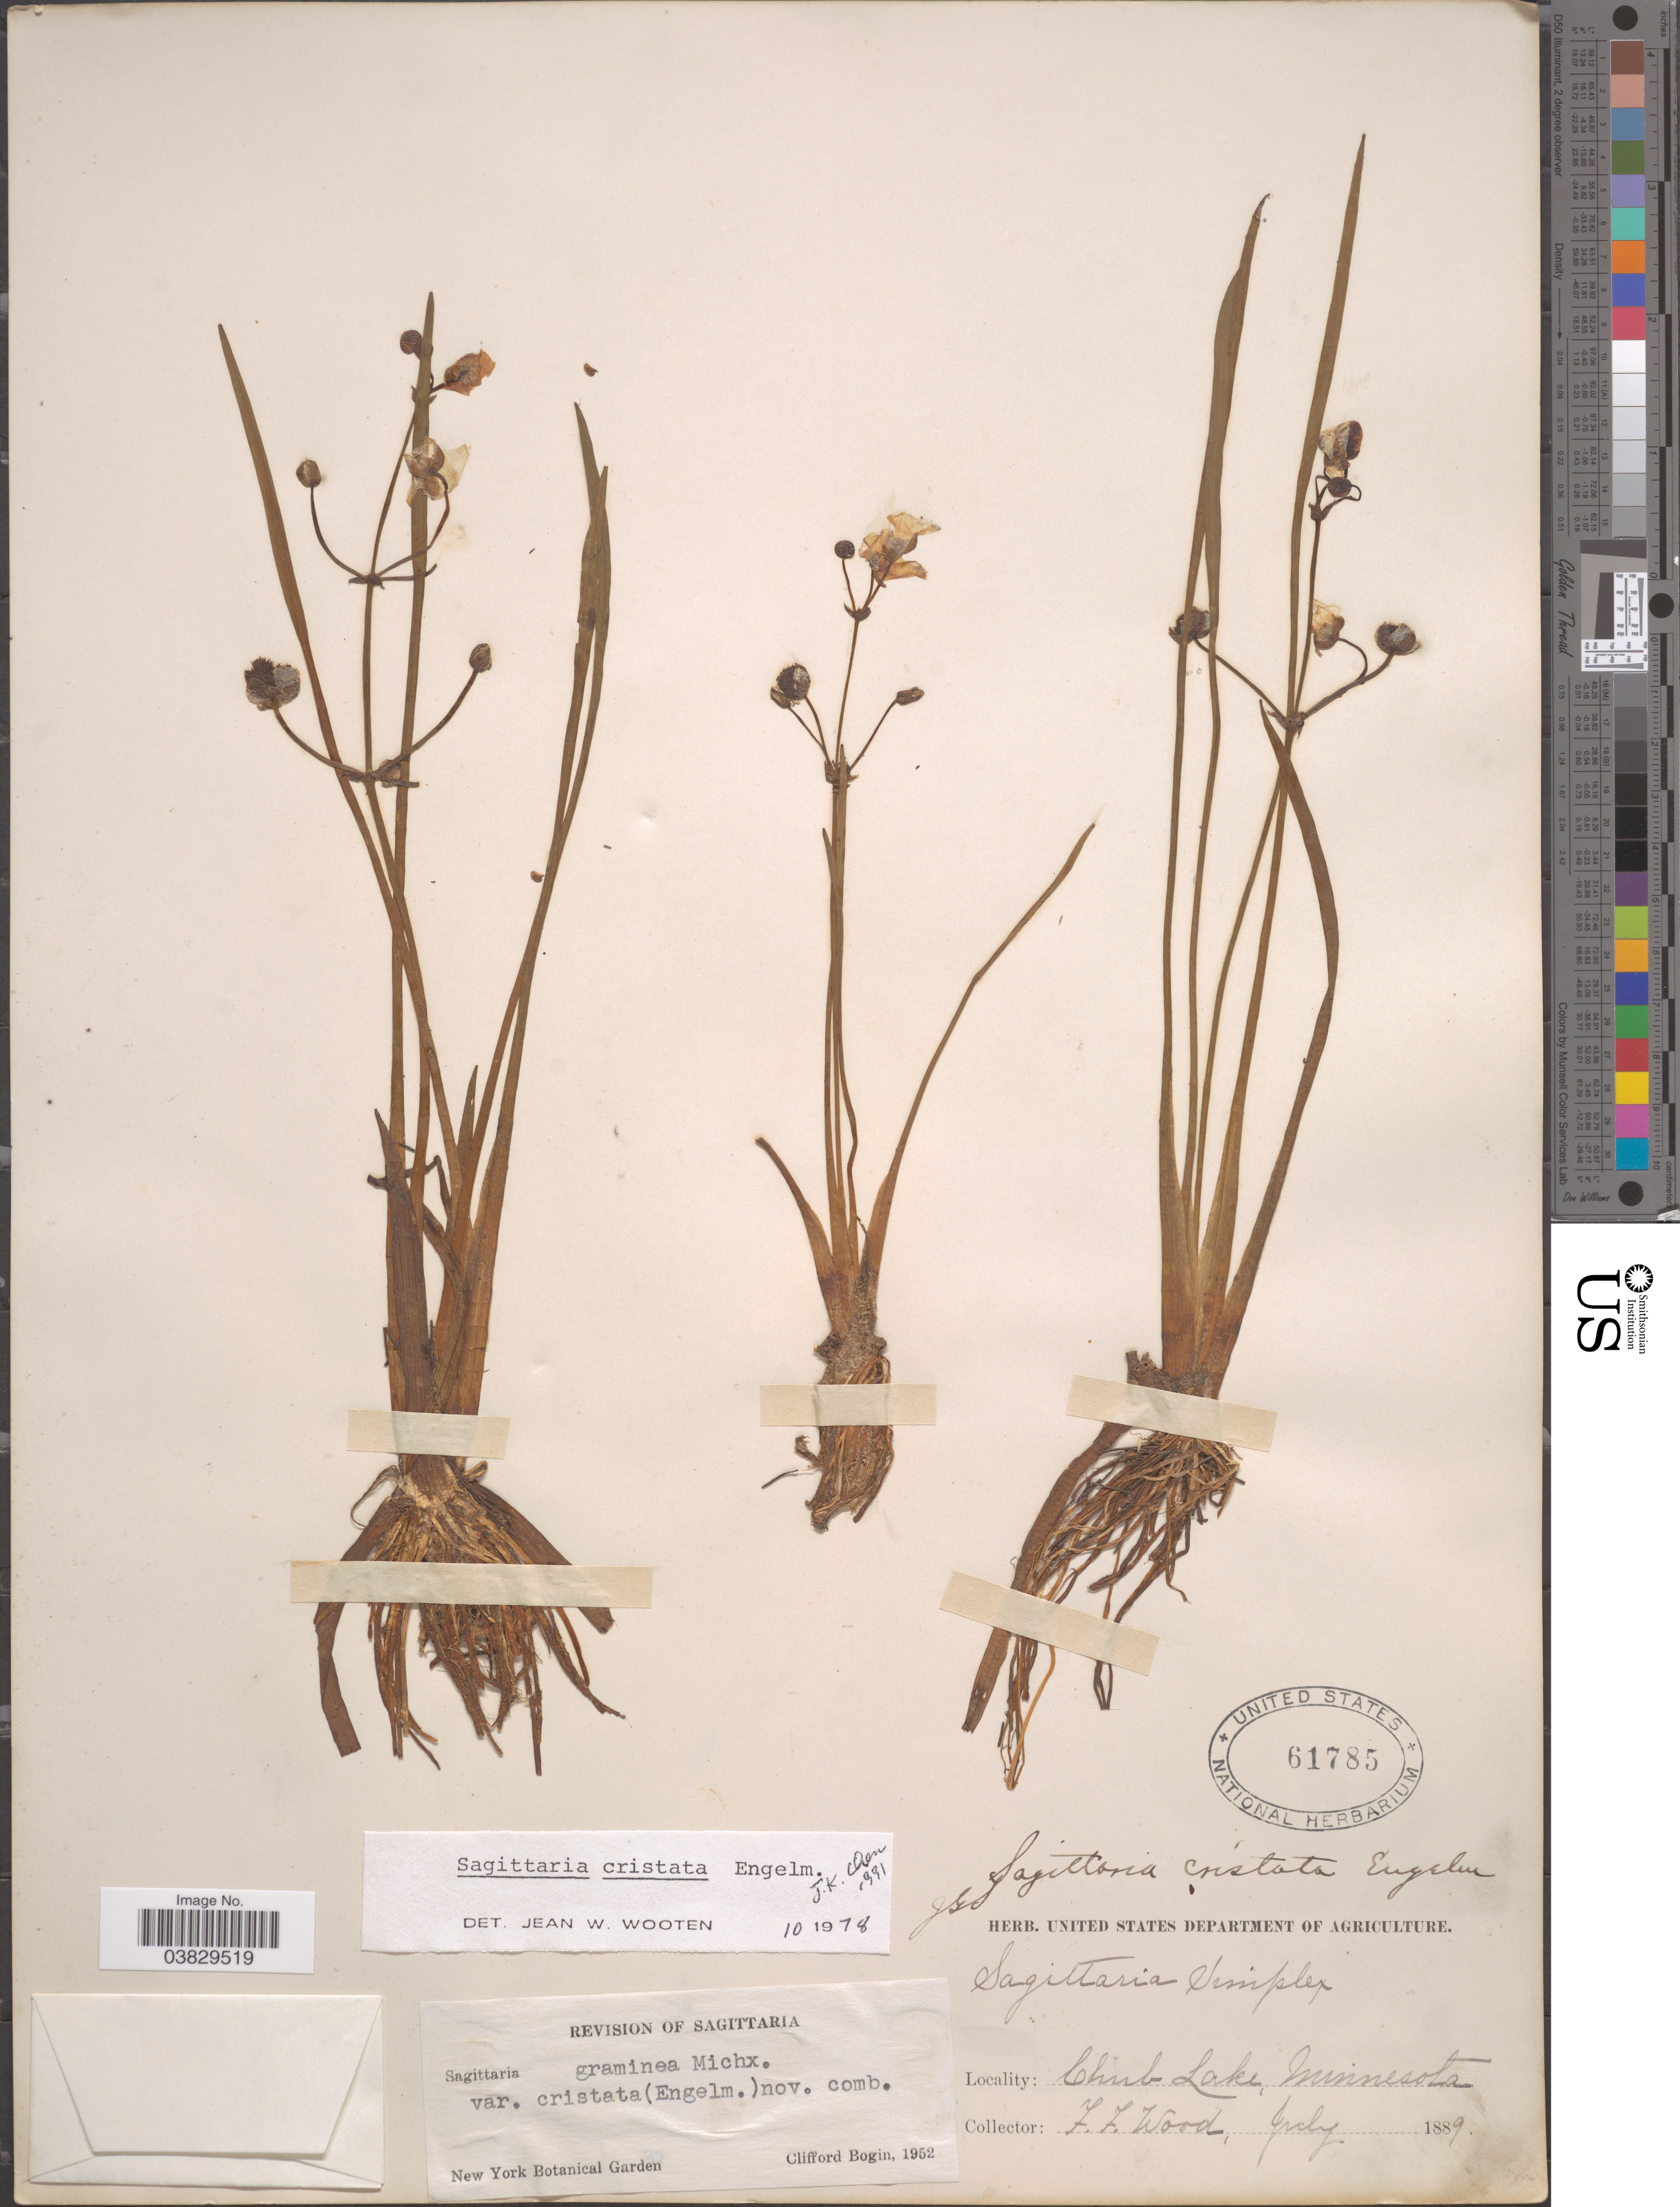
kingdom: Plantae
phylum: Tracheophyta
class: Liliopsida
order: Alismatales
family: Alismataceae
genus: Sagittaria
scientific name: Sagittaria cristata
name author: Engelm.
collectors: F. Wood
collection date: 1889-07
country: United States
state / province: Minnesota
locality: Chub Lake.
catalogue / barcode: US 61785